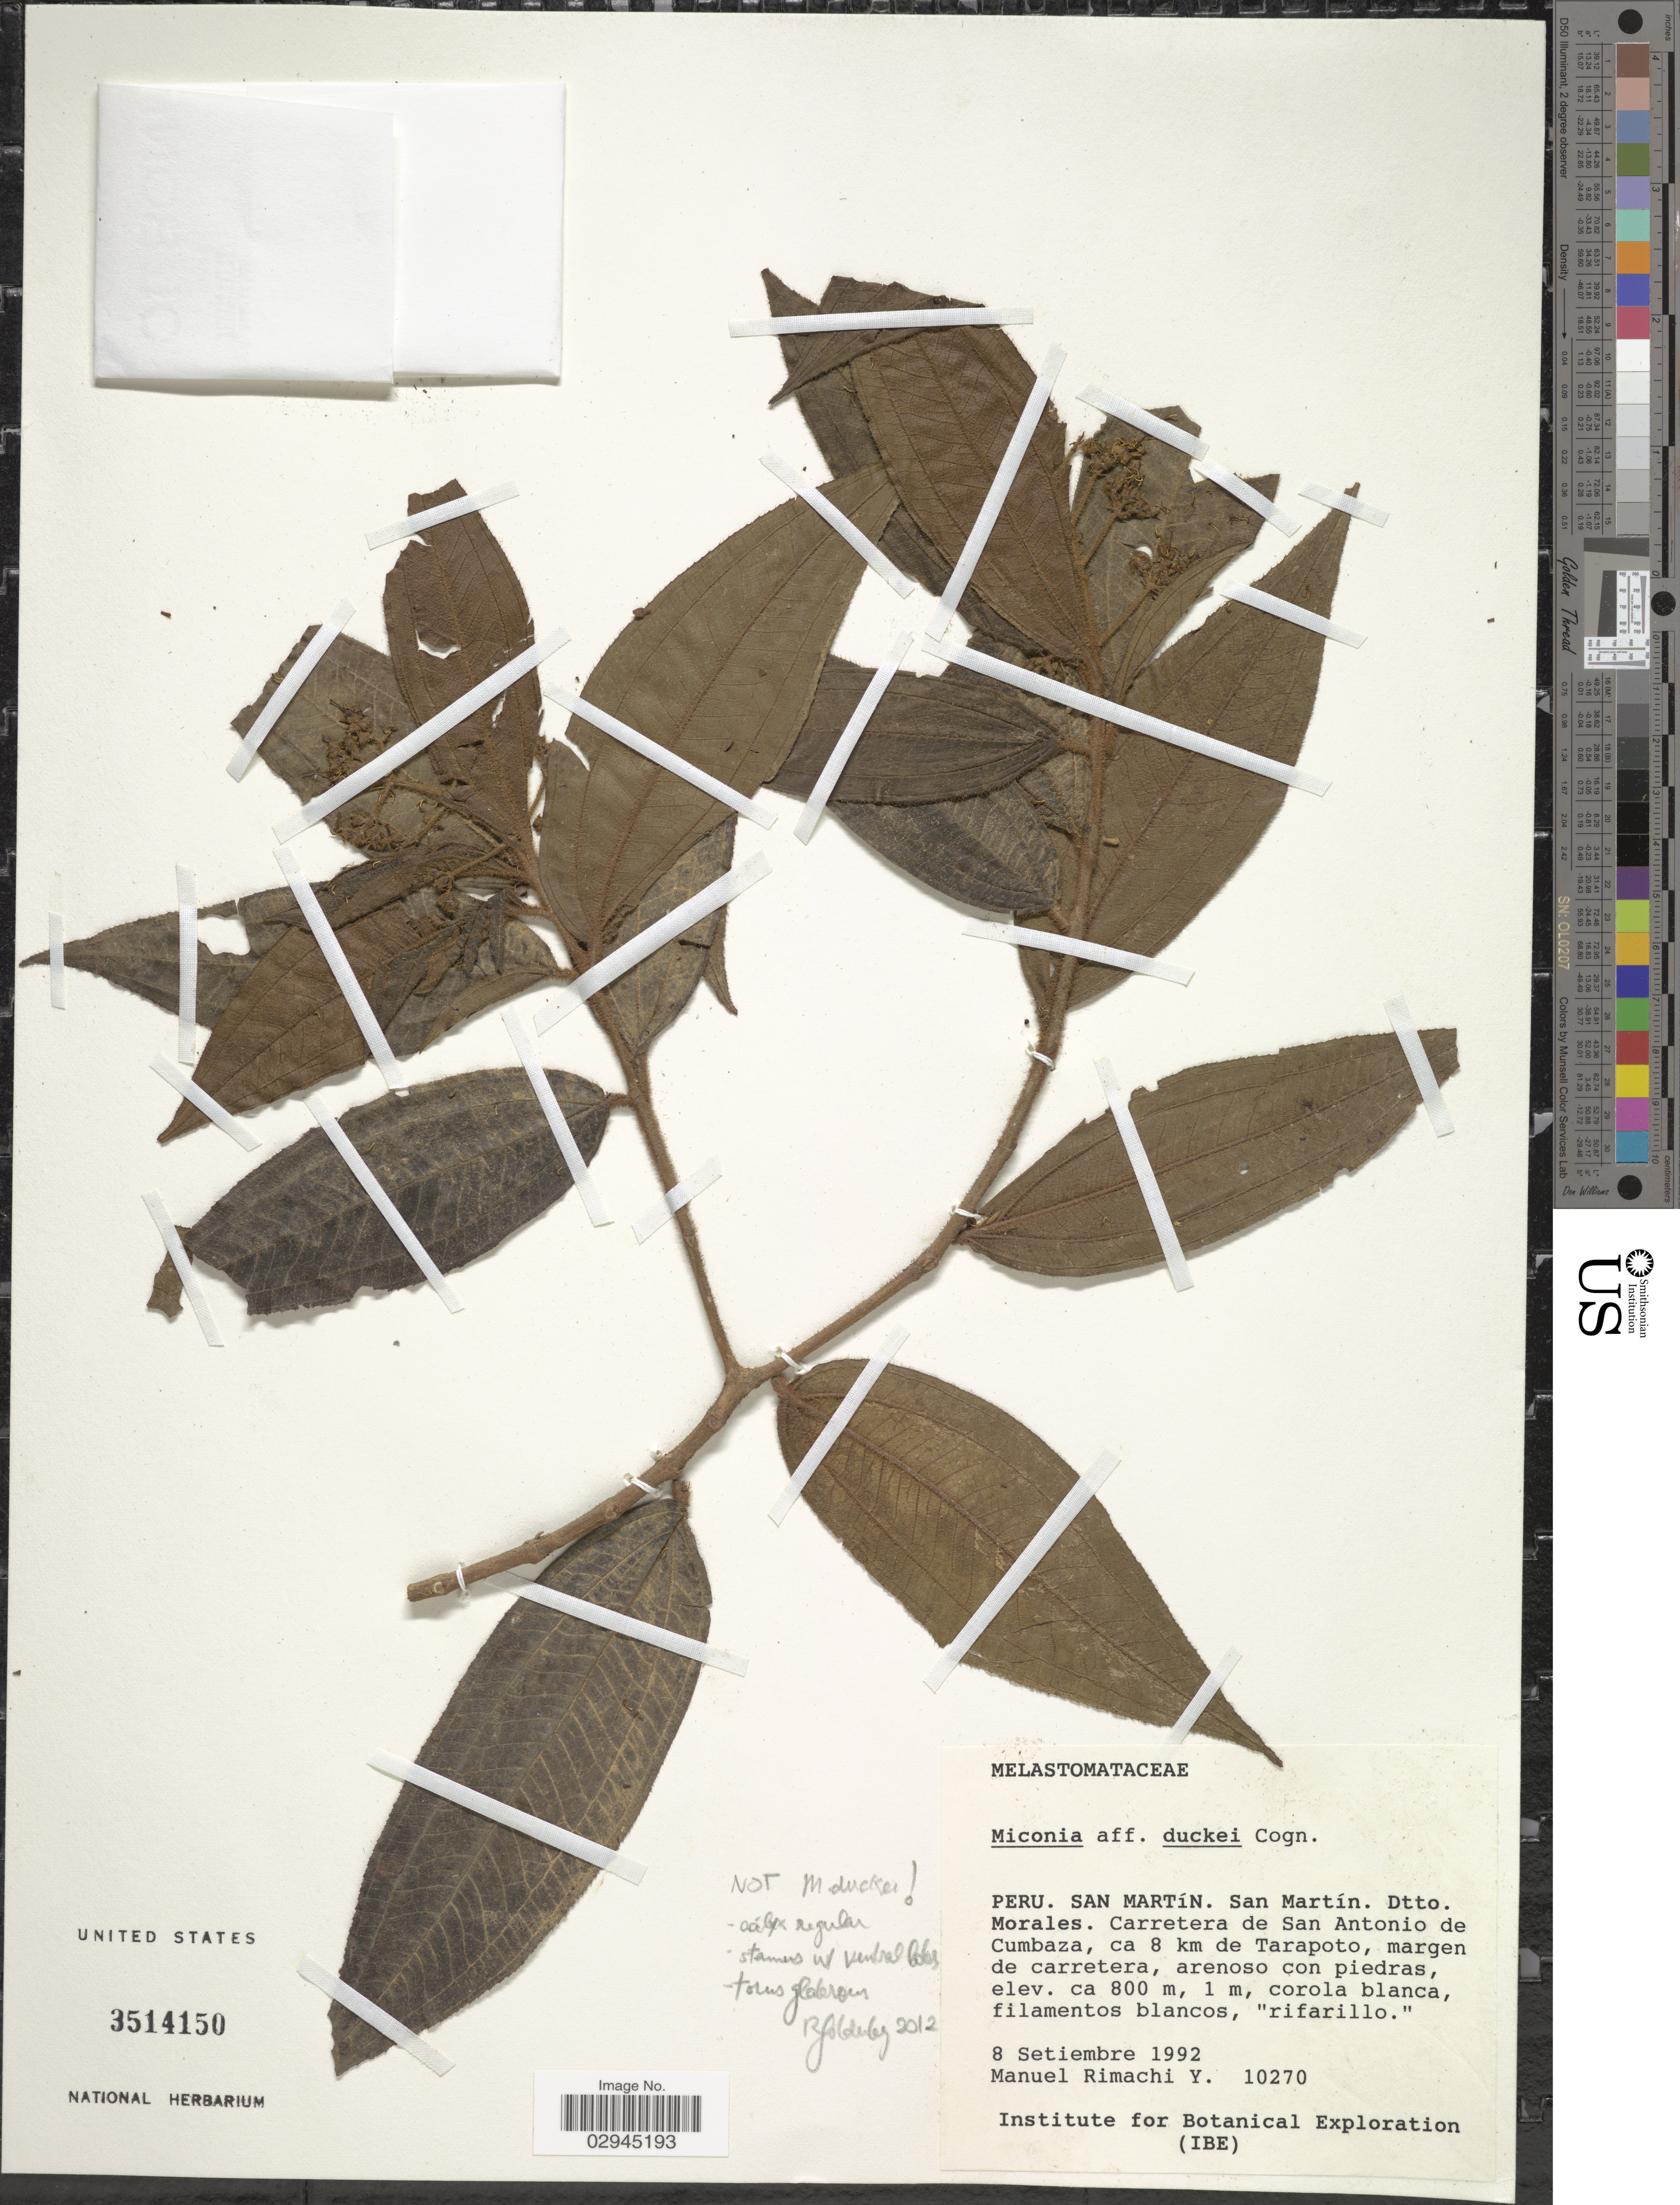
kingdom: Plantae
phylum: Tracheophyta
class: Magnoliopsida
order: Myrtales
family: Melastomataceae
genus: Miconia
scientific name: Miconia sp.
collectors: M. Rimachi Y.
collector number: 10270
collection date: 1992-09-08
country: Peru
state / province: San Martín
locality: San Martín. Dtto. Morales. Carretera de San Antonio de Cumbaza, ca 8 km de Tarapoto, margen de carretera, arenoso con piedras.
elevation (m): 800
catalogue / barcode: US 3514150